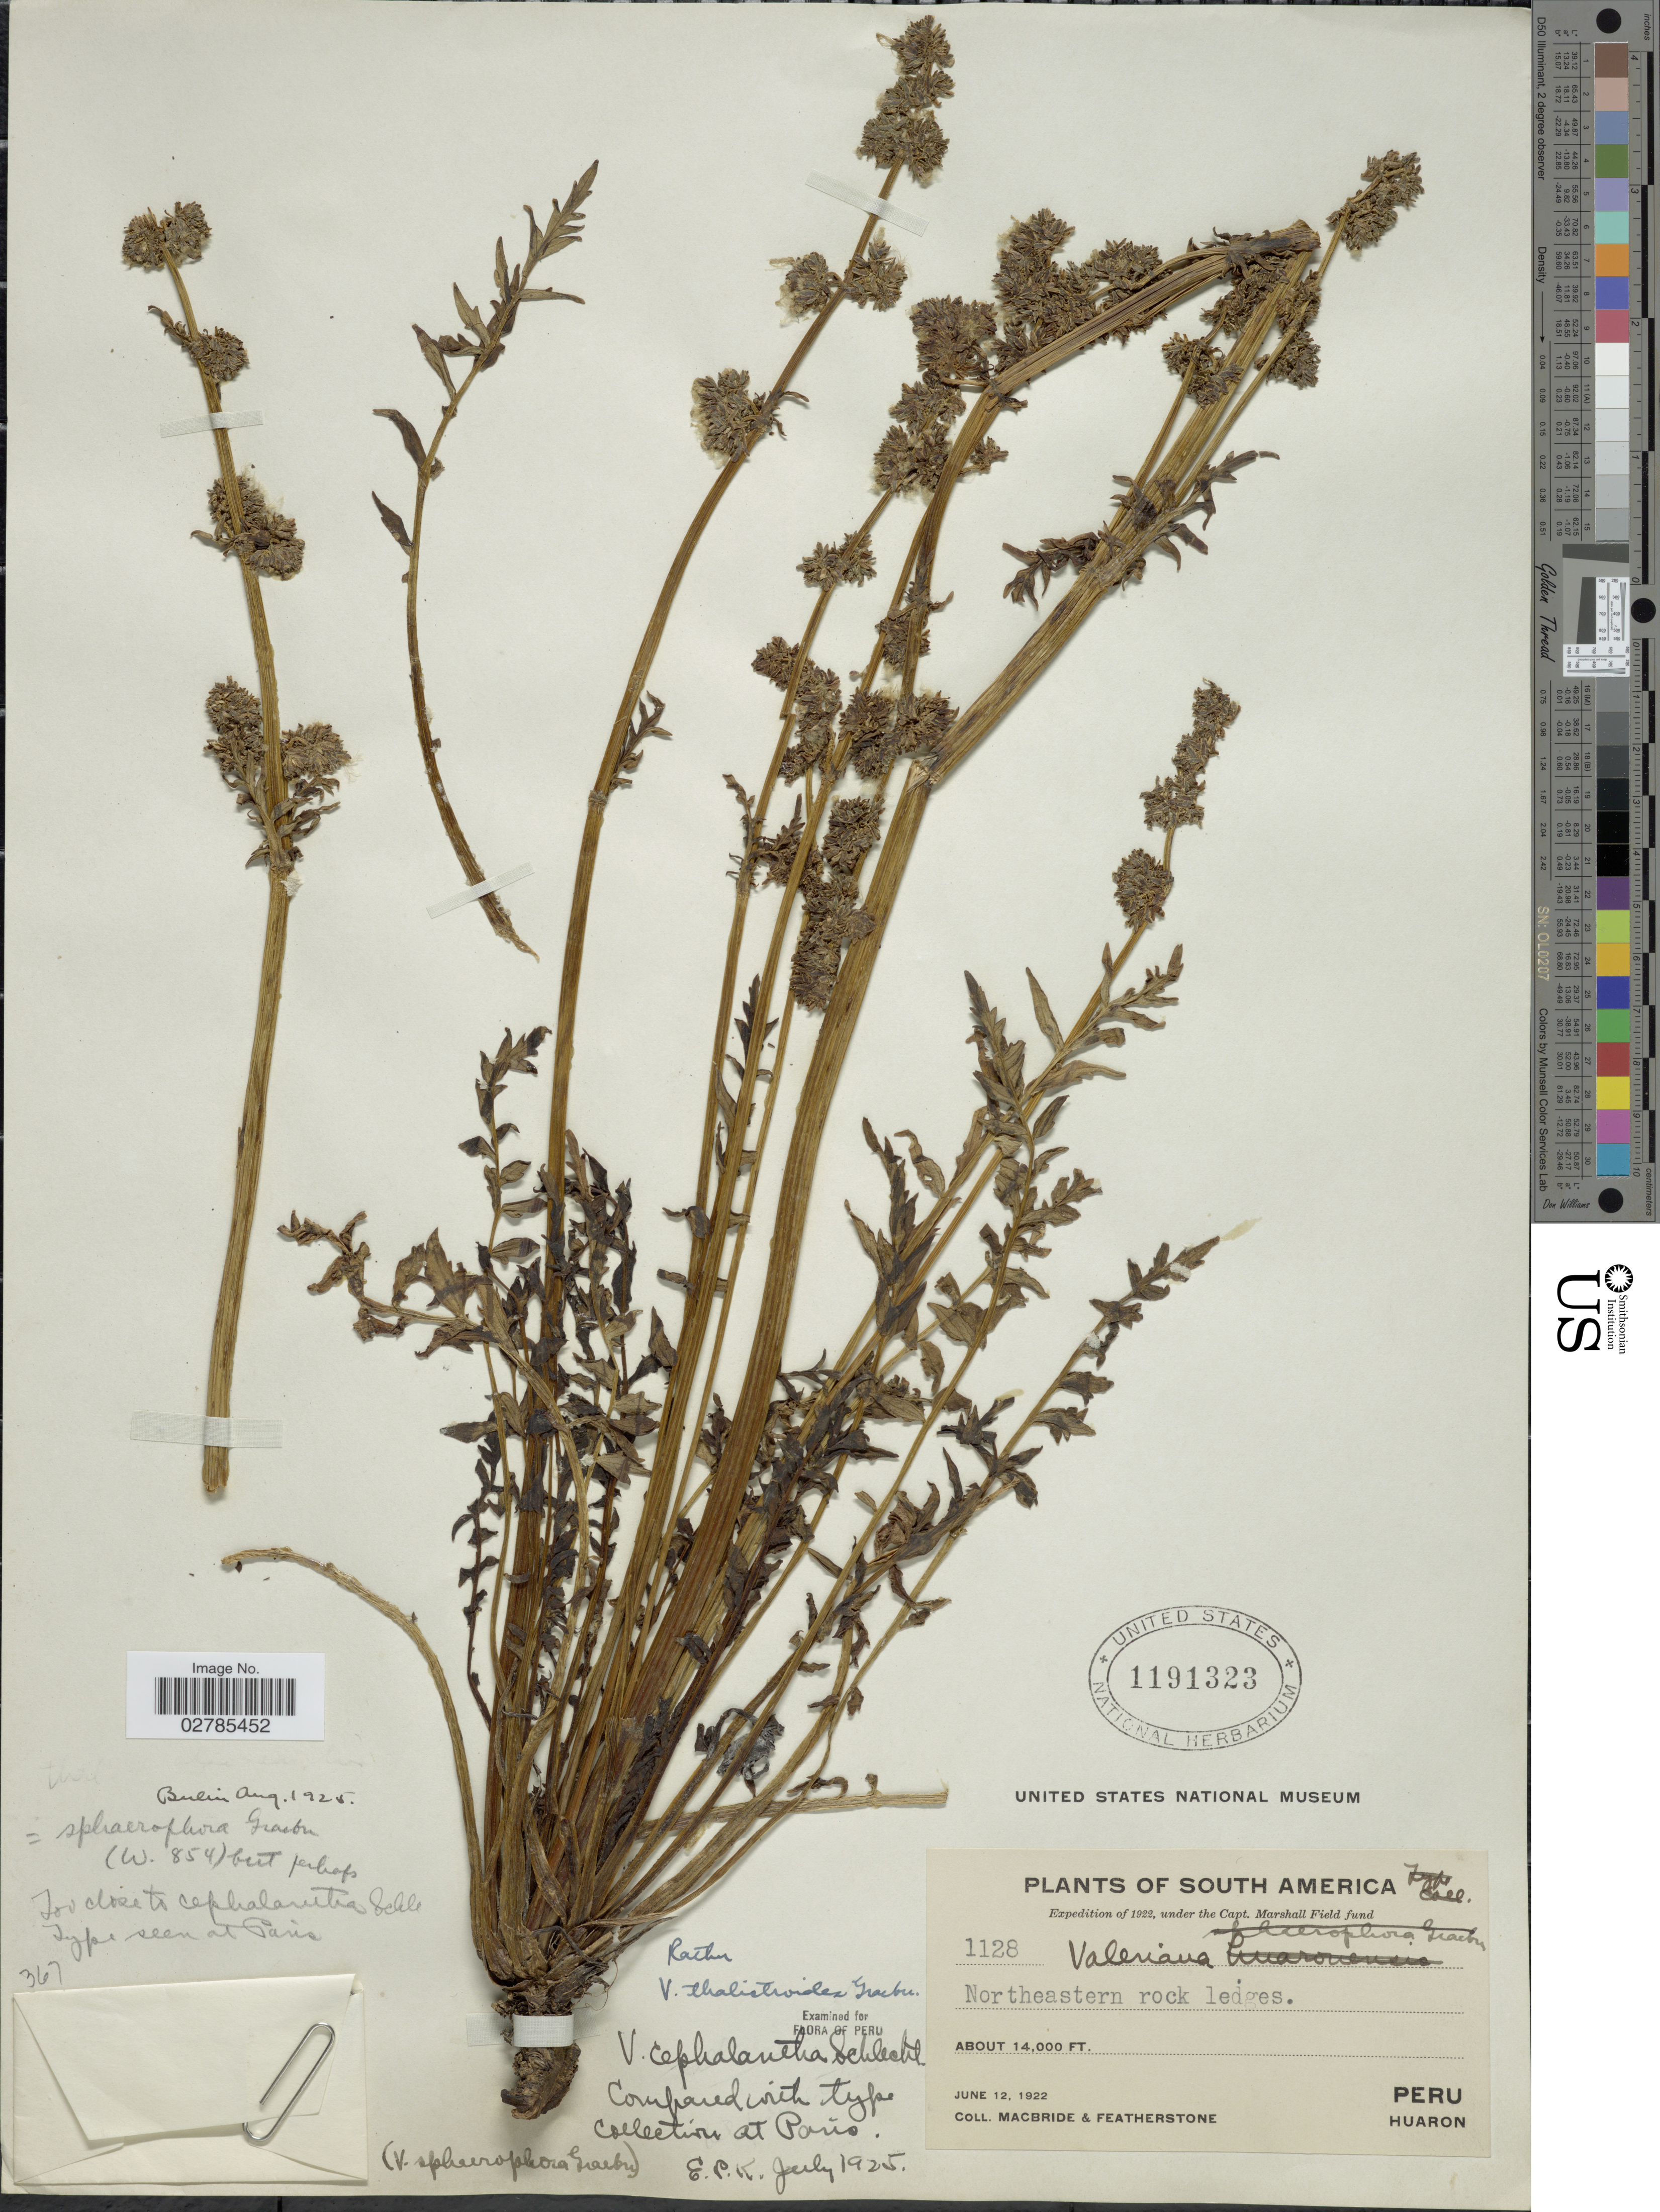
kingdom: Plantae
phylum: Tracheophyta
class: Magnoliopsida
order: Dipsacales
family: Caprifoliaceae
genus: Valeriana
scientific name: Valeriana thalictroides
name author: Graebn.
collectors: Macbride, -- & -. Featherstone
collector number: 1128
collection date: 1922-06-12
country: Peru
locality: Huaron.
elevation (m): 4267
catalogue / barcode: US 1191323